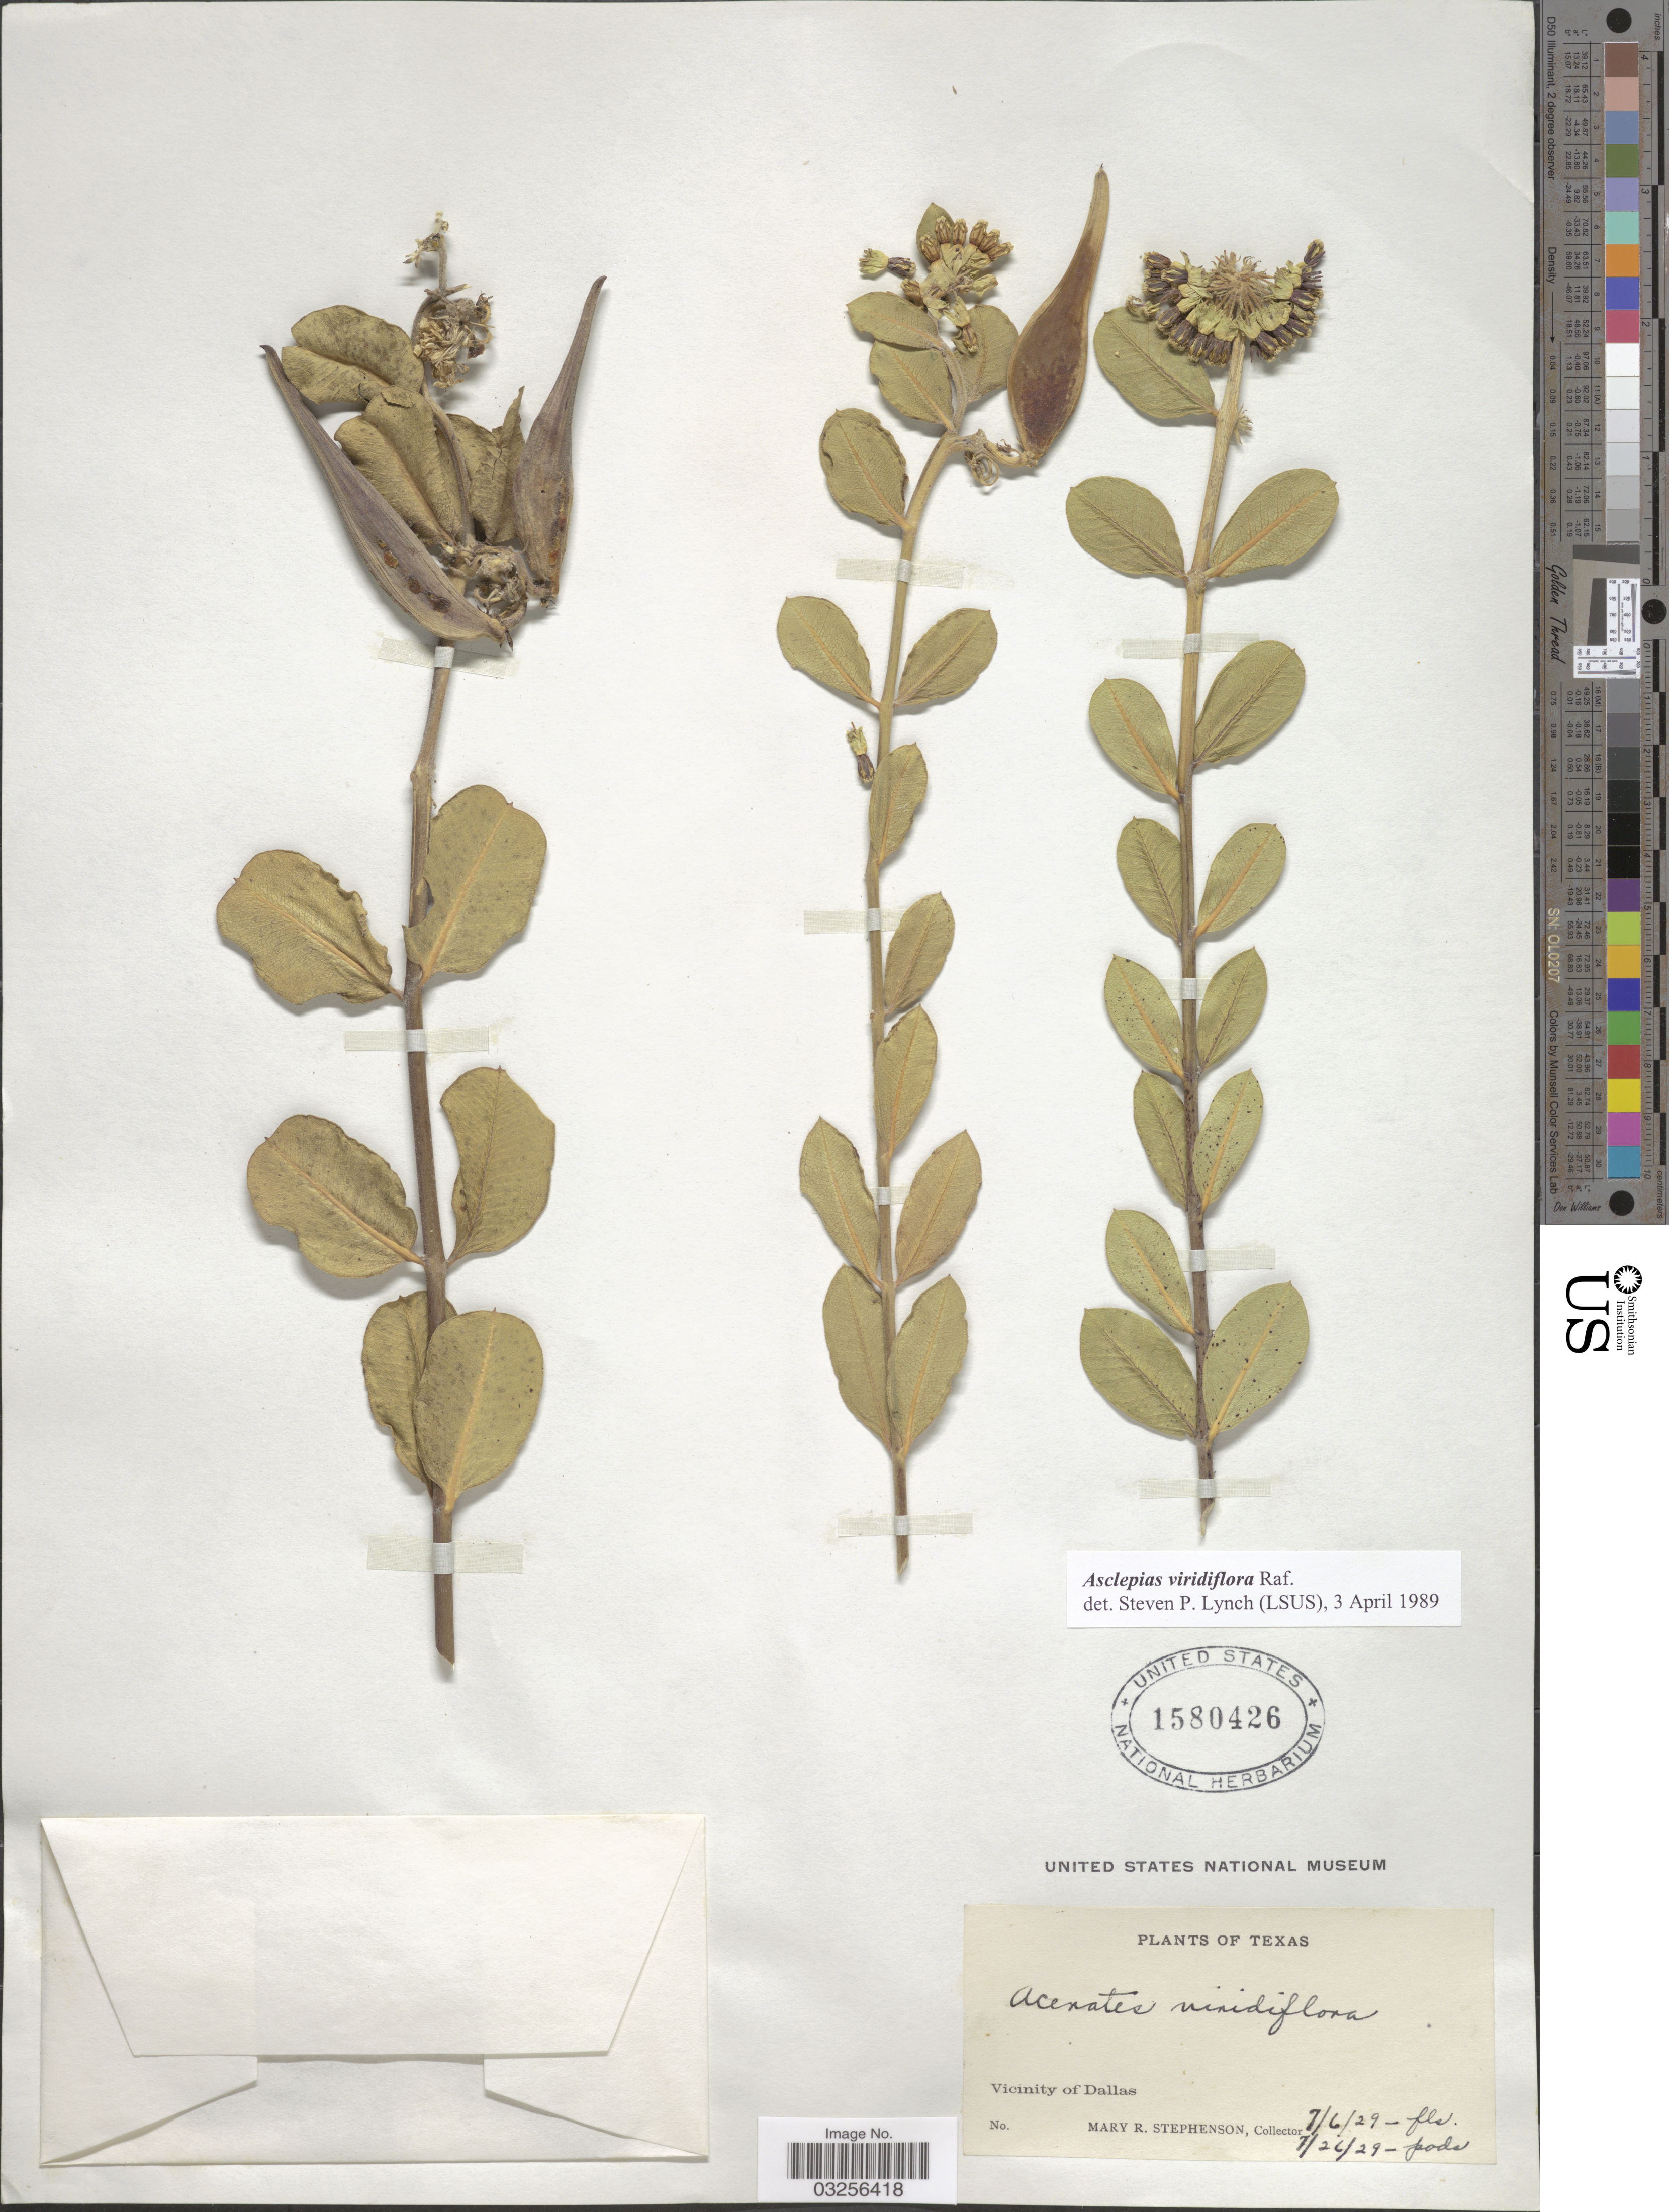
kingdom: Plantae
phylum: Tracheophyta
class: Magnoliopsida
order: Gentianales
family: Apocynaceae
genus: Asclepias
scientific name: Asclepias viridiflora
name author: Raf.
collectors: M. R. Stephenson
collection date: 1929-07-06/1929-07-26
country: United States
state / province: Texas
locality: Vicinity of Dallas.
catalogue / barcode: US 1580426